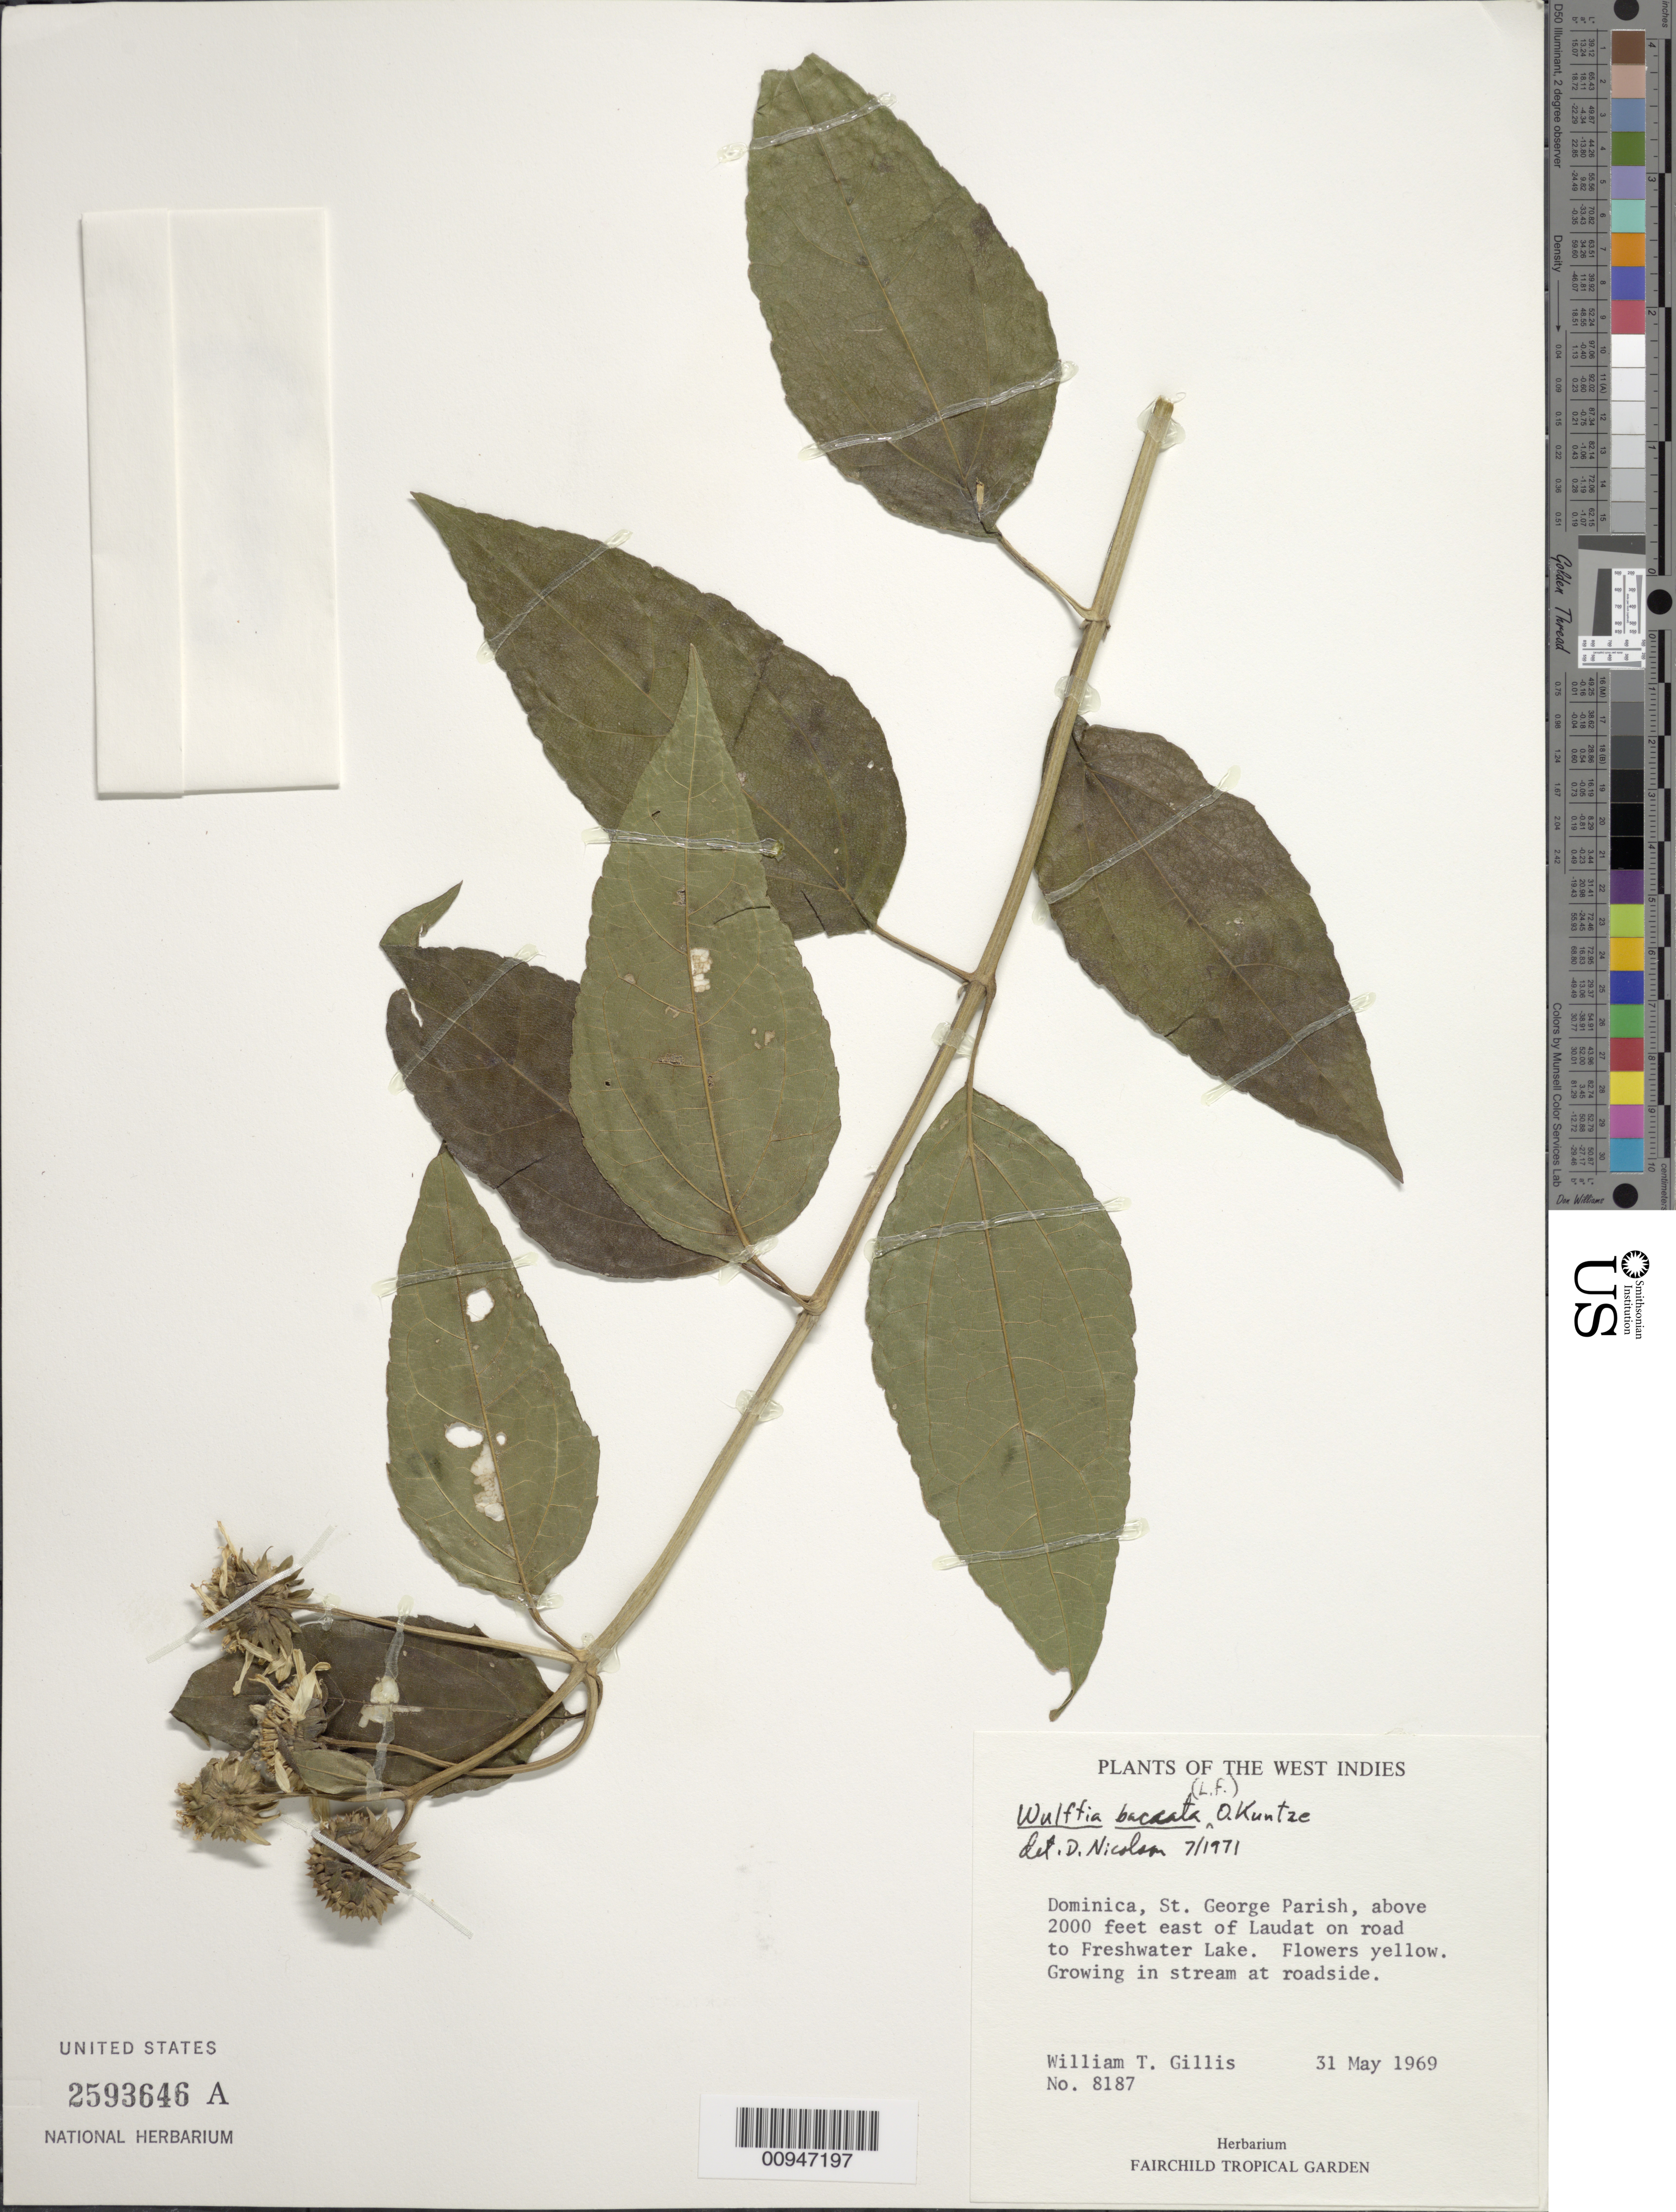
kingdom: Plantae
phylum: Tracheophyta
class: Magnoliopsida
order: Asterales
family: Asteraceae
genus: Wulffia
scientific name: Wulffia baccata var. baccata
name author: (L.) Kuntze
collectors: W. T. Gillis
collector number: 8187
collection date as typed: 31 May 1969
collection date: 1969-05-31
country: Dominica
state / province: St. George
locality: East of Laudat on road to Freshwater Lake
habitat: Growing in stream at roadside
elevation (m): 610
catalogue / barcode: US 2593646